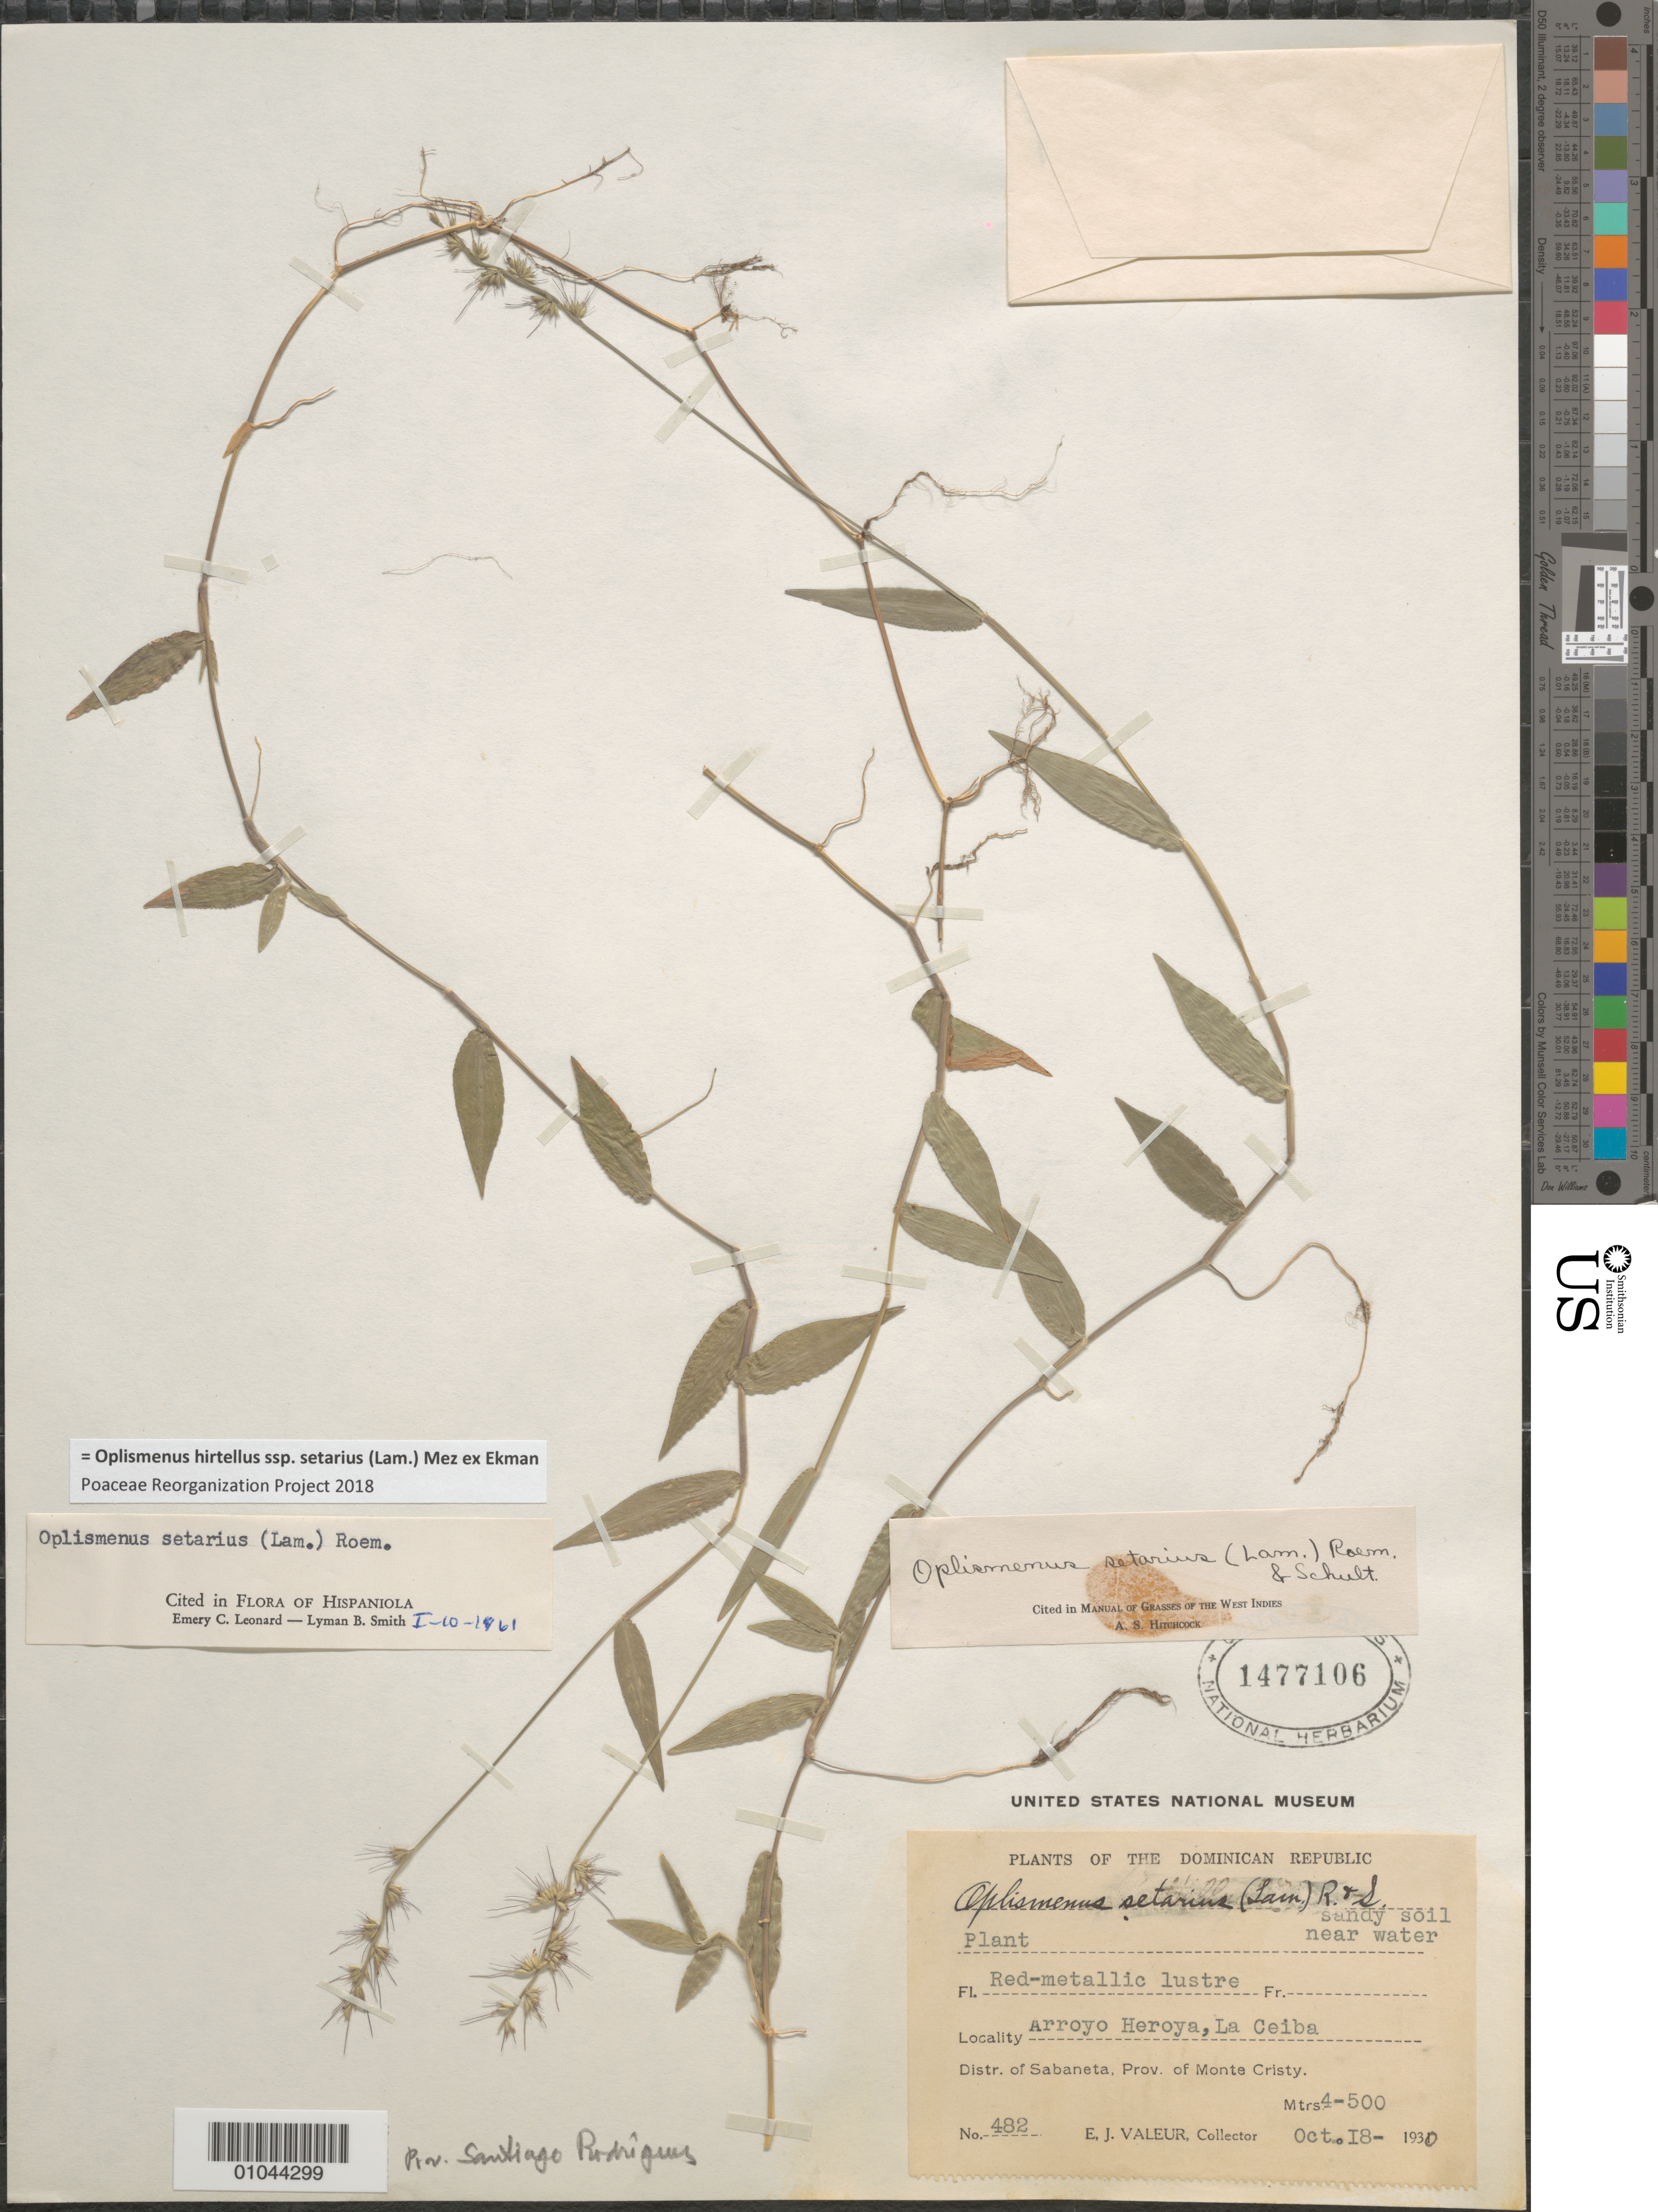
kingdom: Plantae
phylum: Tracheophyta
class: Liliopsida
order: Poales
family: Poaceae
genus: Oplismenus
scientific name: Oplismenus hirtellus subsp. setarius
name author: (Lam.) Mez ex Ekman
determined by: Poaceae Reorganization Project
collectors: E. Valeur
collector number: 482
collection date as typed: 18 Oct 1930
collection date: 1930-10-18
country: Dominican Republic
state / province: Monte Cristi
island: Hispaniola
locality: Arroyo Heroya, La Ceiba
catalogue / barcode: US 1477106